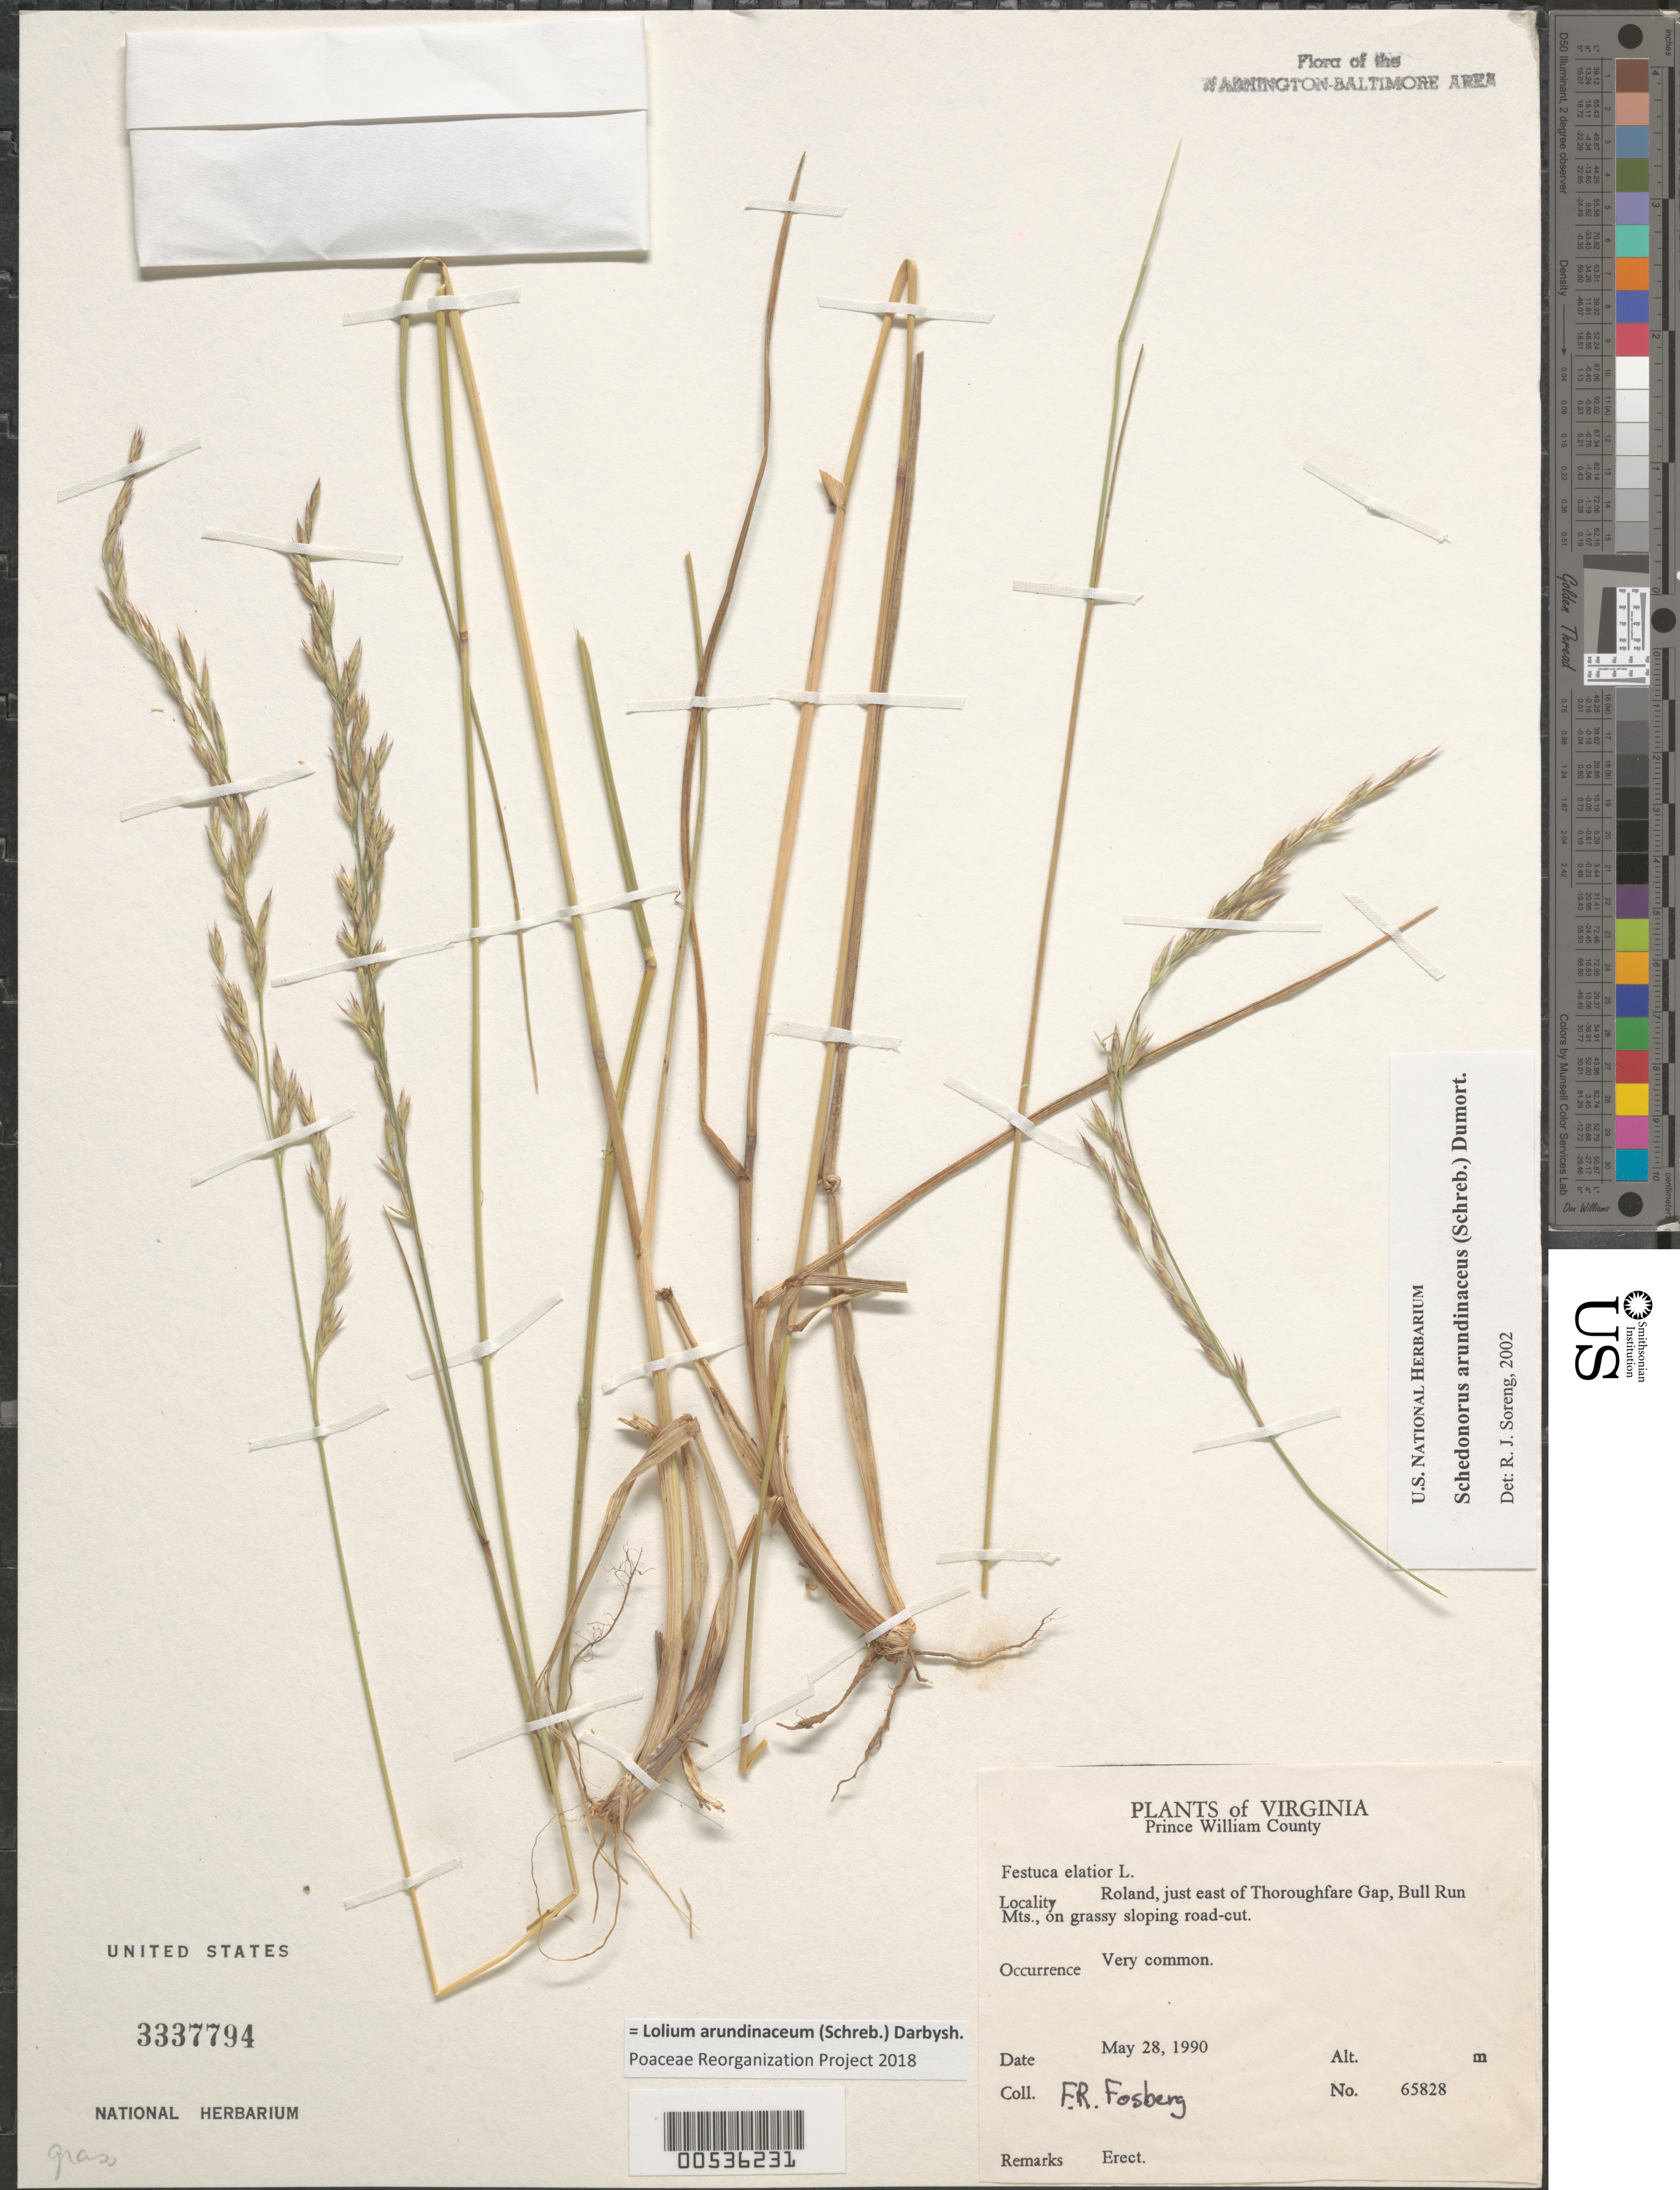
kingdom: Plantae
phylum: Tracheophyta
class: Liliopsida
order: Poales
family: Poaceae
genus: Lolium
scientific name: Lolium arundinaceum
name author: (Schreb.) Darbysh.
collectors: F. R. Fosberg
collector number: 65828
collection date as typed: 28 May 1990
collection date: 1990-05-28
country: United States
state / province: Virginia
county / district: Prince William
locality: Roland, E of Thorofare Gap Bull Run Mts.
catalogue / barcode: US 3337794